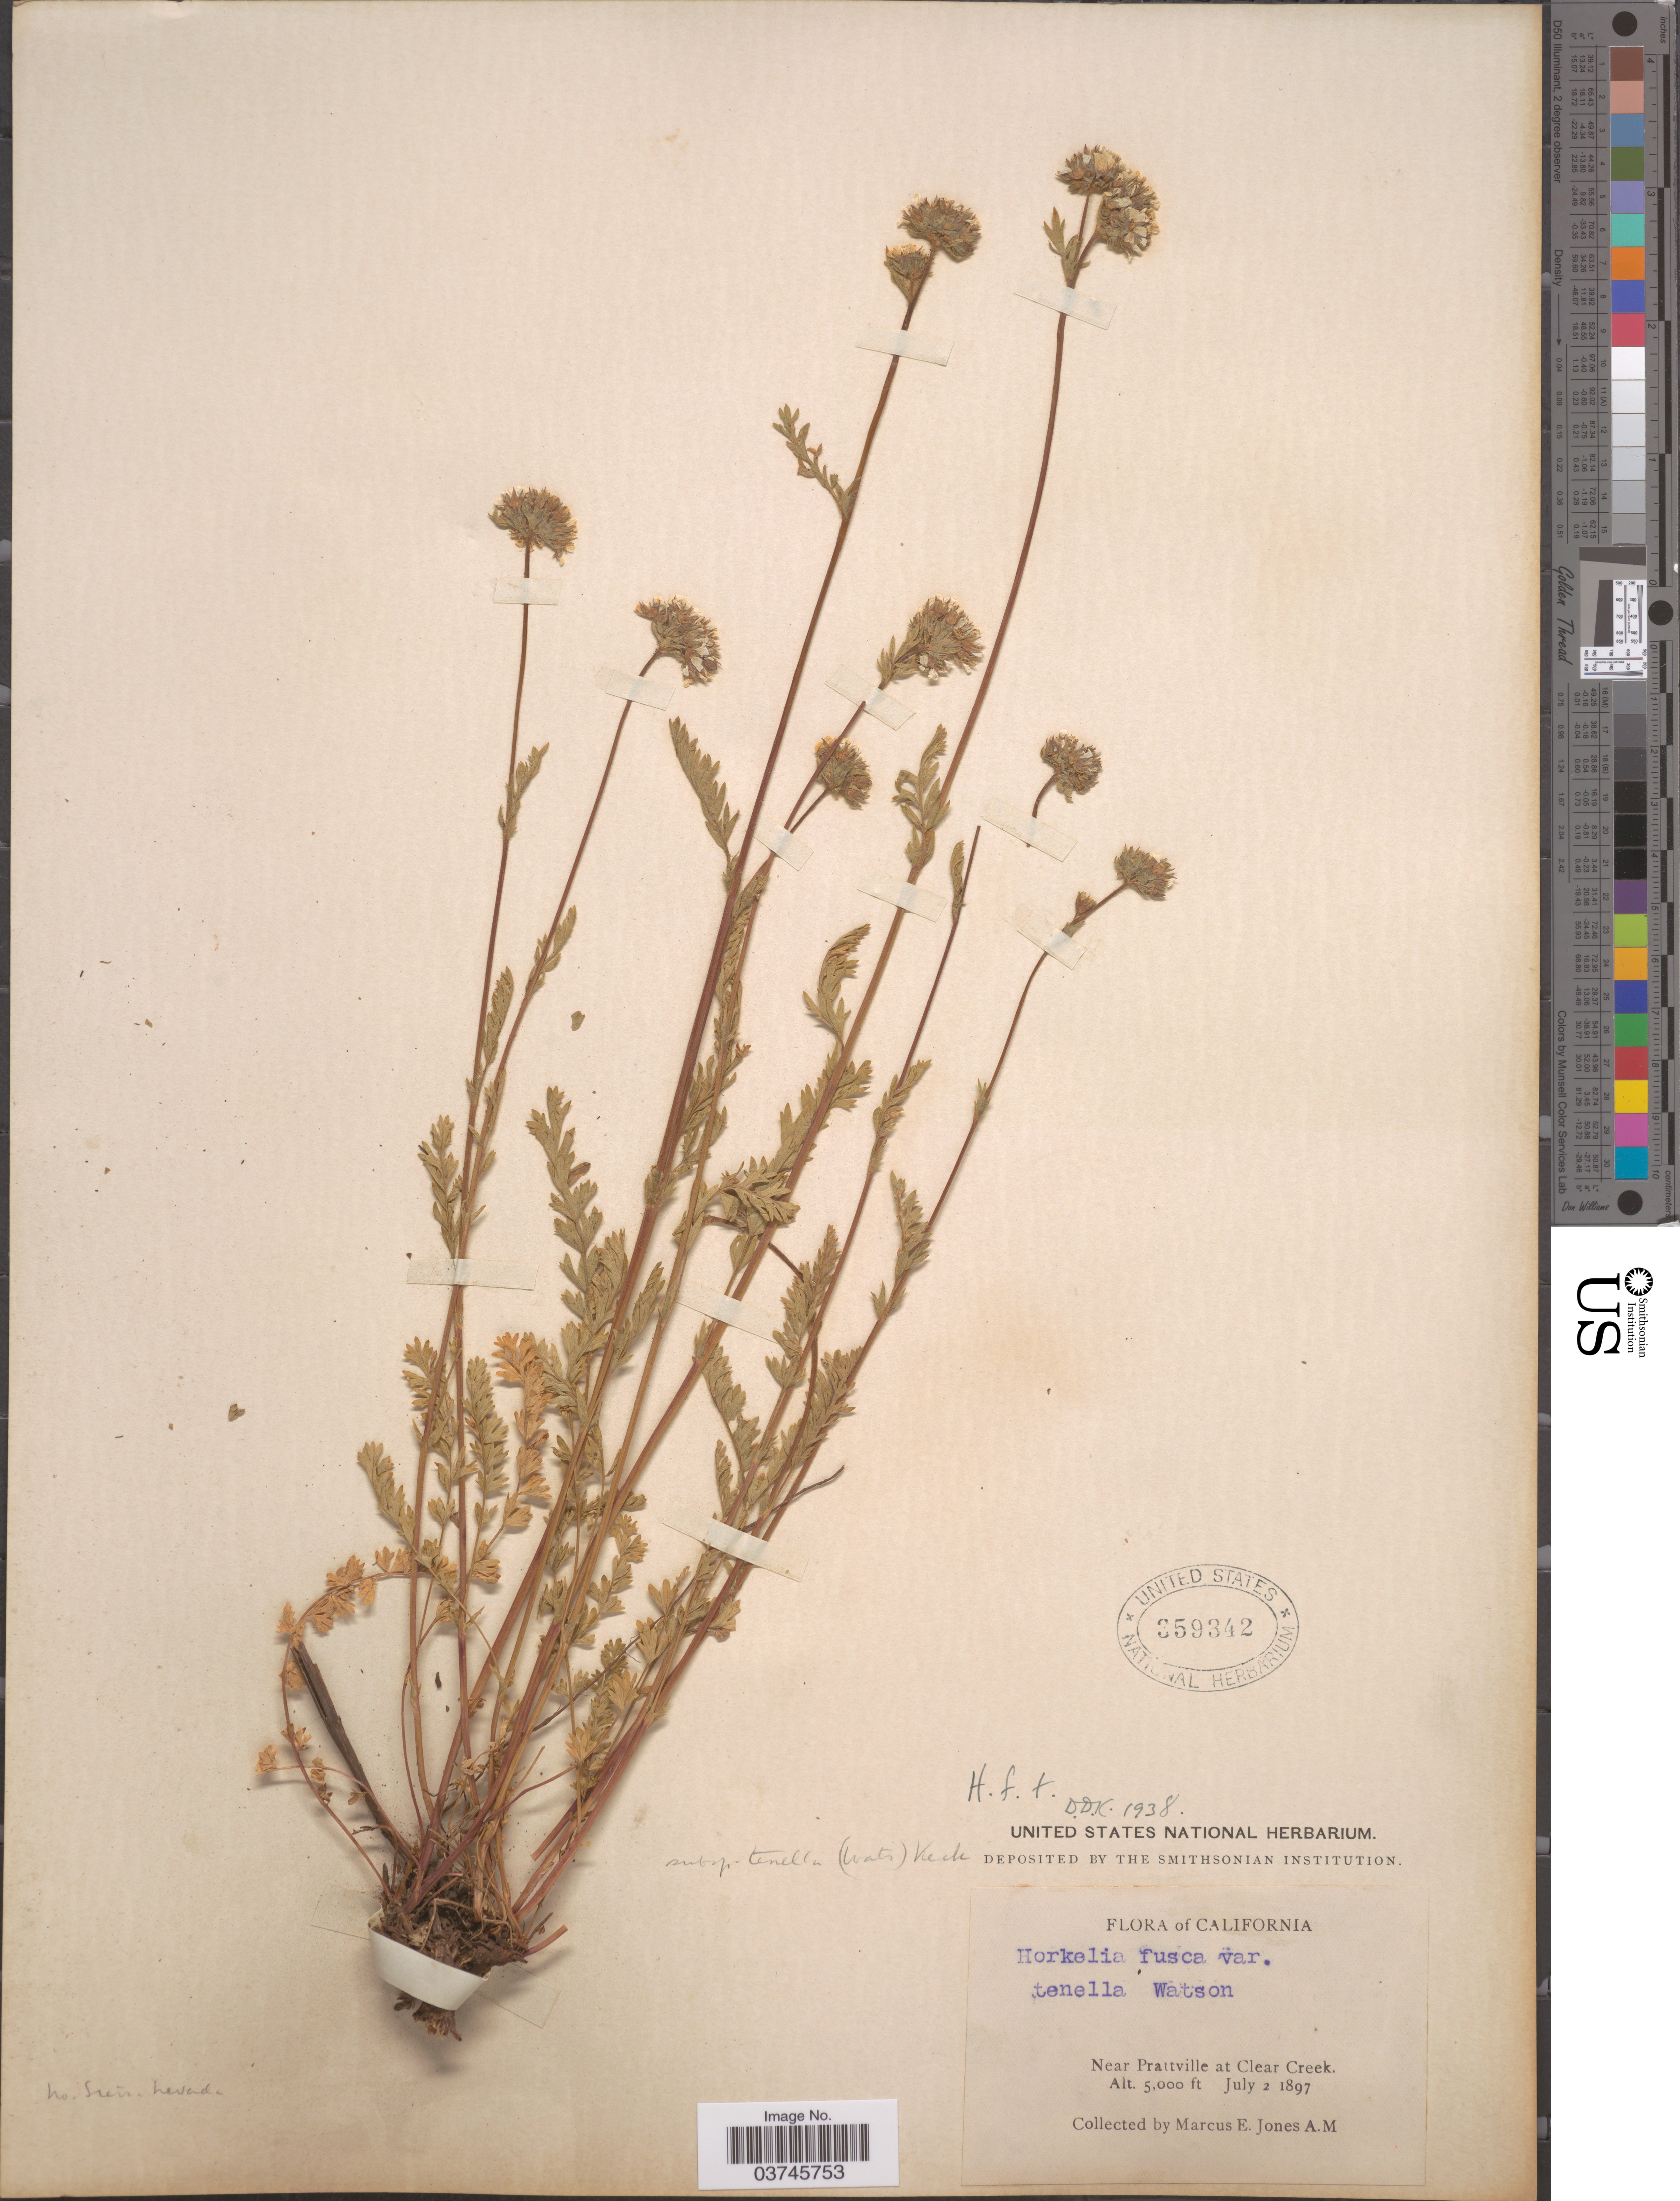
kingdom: Plantae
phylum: Tracheophyta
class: Magnoliopsida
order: Rosales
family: Rosaceae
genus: Potentilla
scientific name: Potentilla lindleyi var. puberula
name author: (Rydb.) Jeps.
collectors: M. E. Jones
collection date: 1897-07-02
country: United States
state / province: California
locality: Near Prattville at Clear Creek.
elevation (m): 1524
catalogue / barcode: US 359342